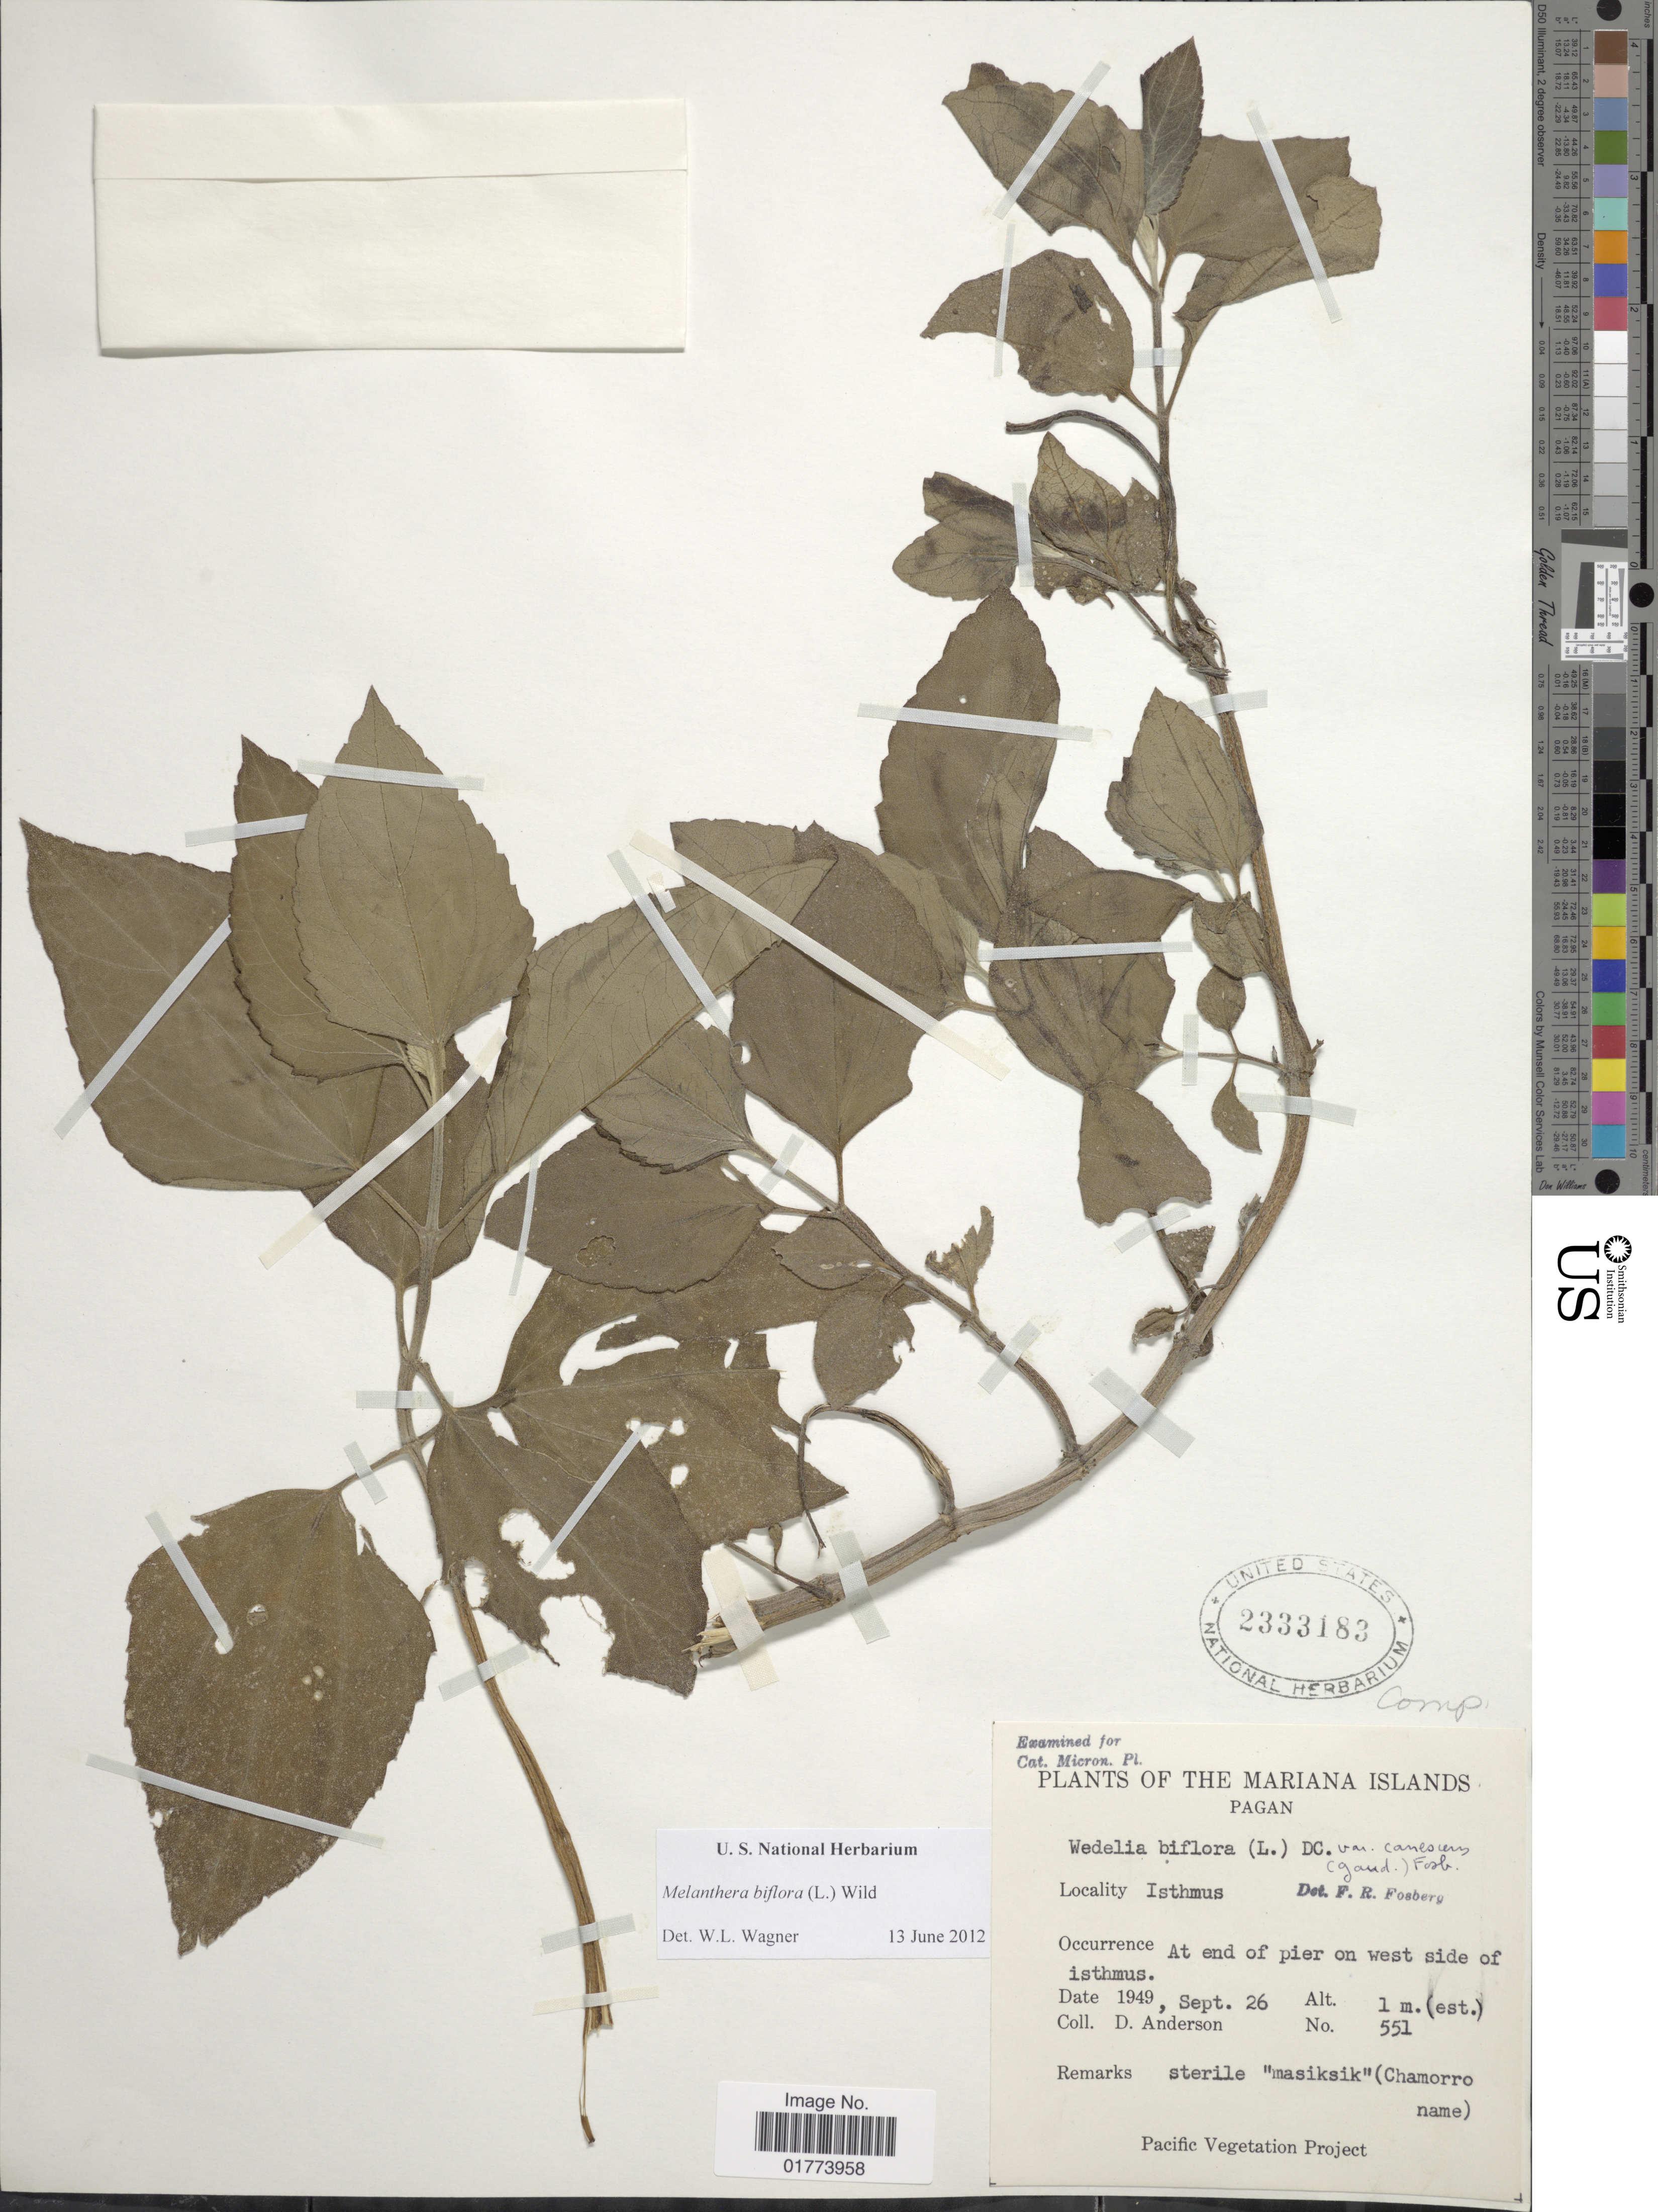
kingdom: Plantae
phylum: Tracheophyta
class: Magnoliopsida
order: Asterales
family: Asteraceae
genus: Wollastonia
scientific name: Wollastonia uniflora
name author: (Willd.) Orchard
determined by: Wagner, W. L., (BOT), Smithsonian Institution - National Museum of Natural History (UNITED STATES)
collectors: D. Anderson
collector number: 551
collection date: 1949-09-26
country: Northern Mariana Islands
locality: Mariana Islands, Pagan, at end of pier on west side of isthmus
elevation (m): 1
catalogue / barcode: US 2333183